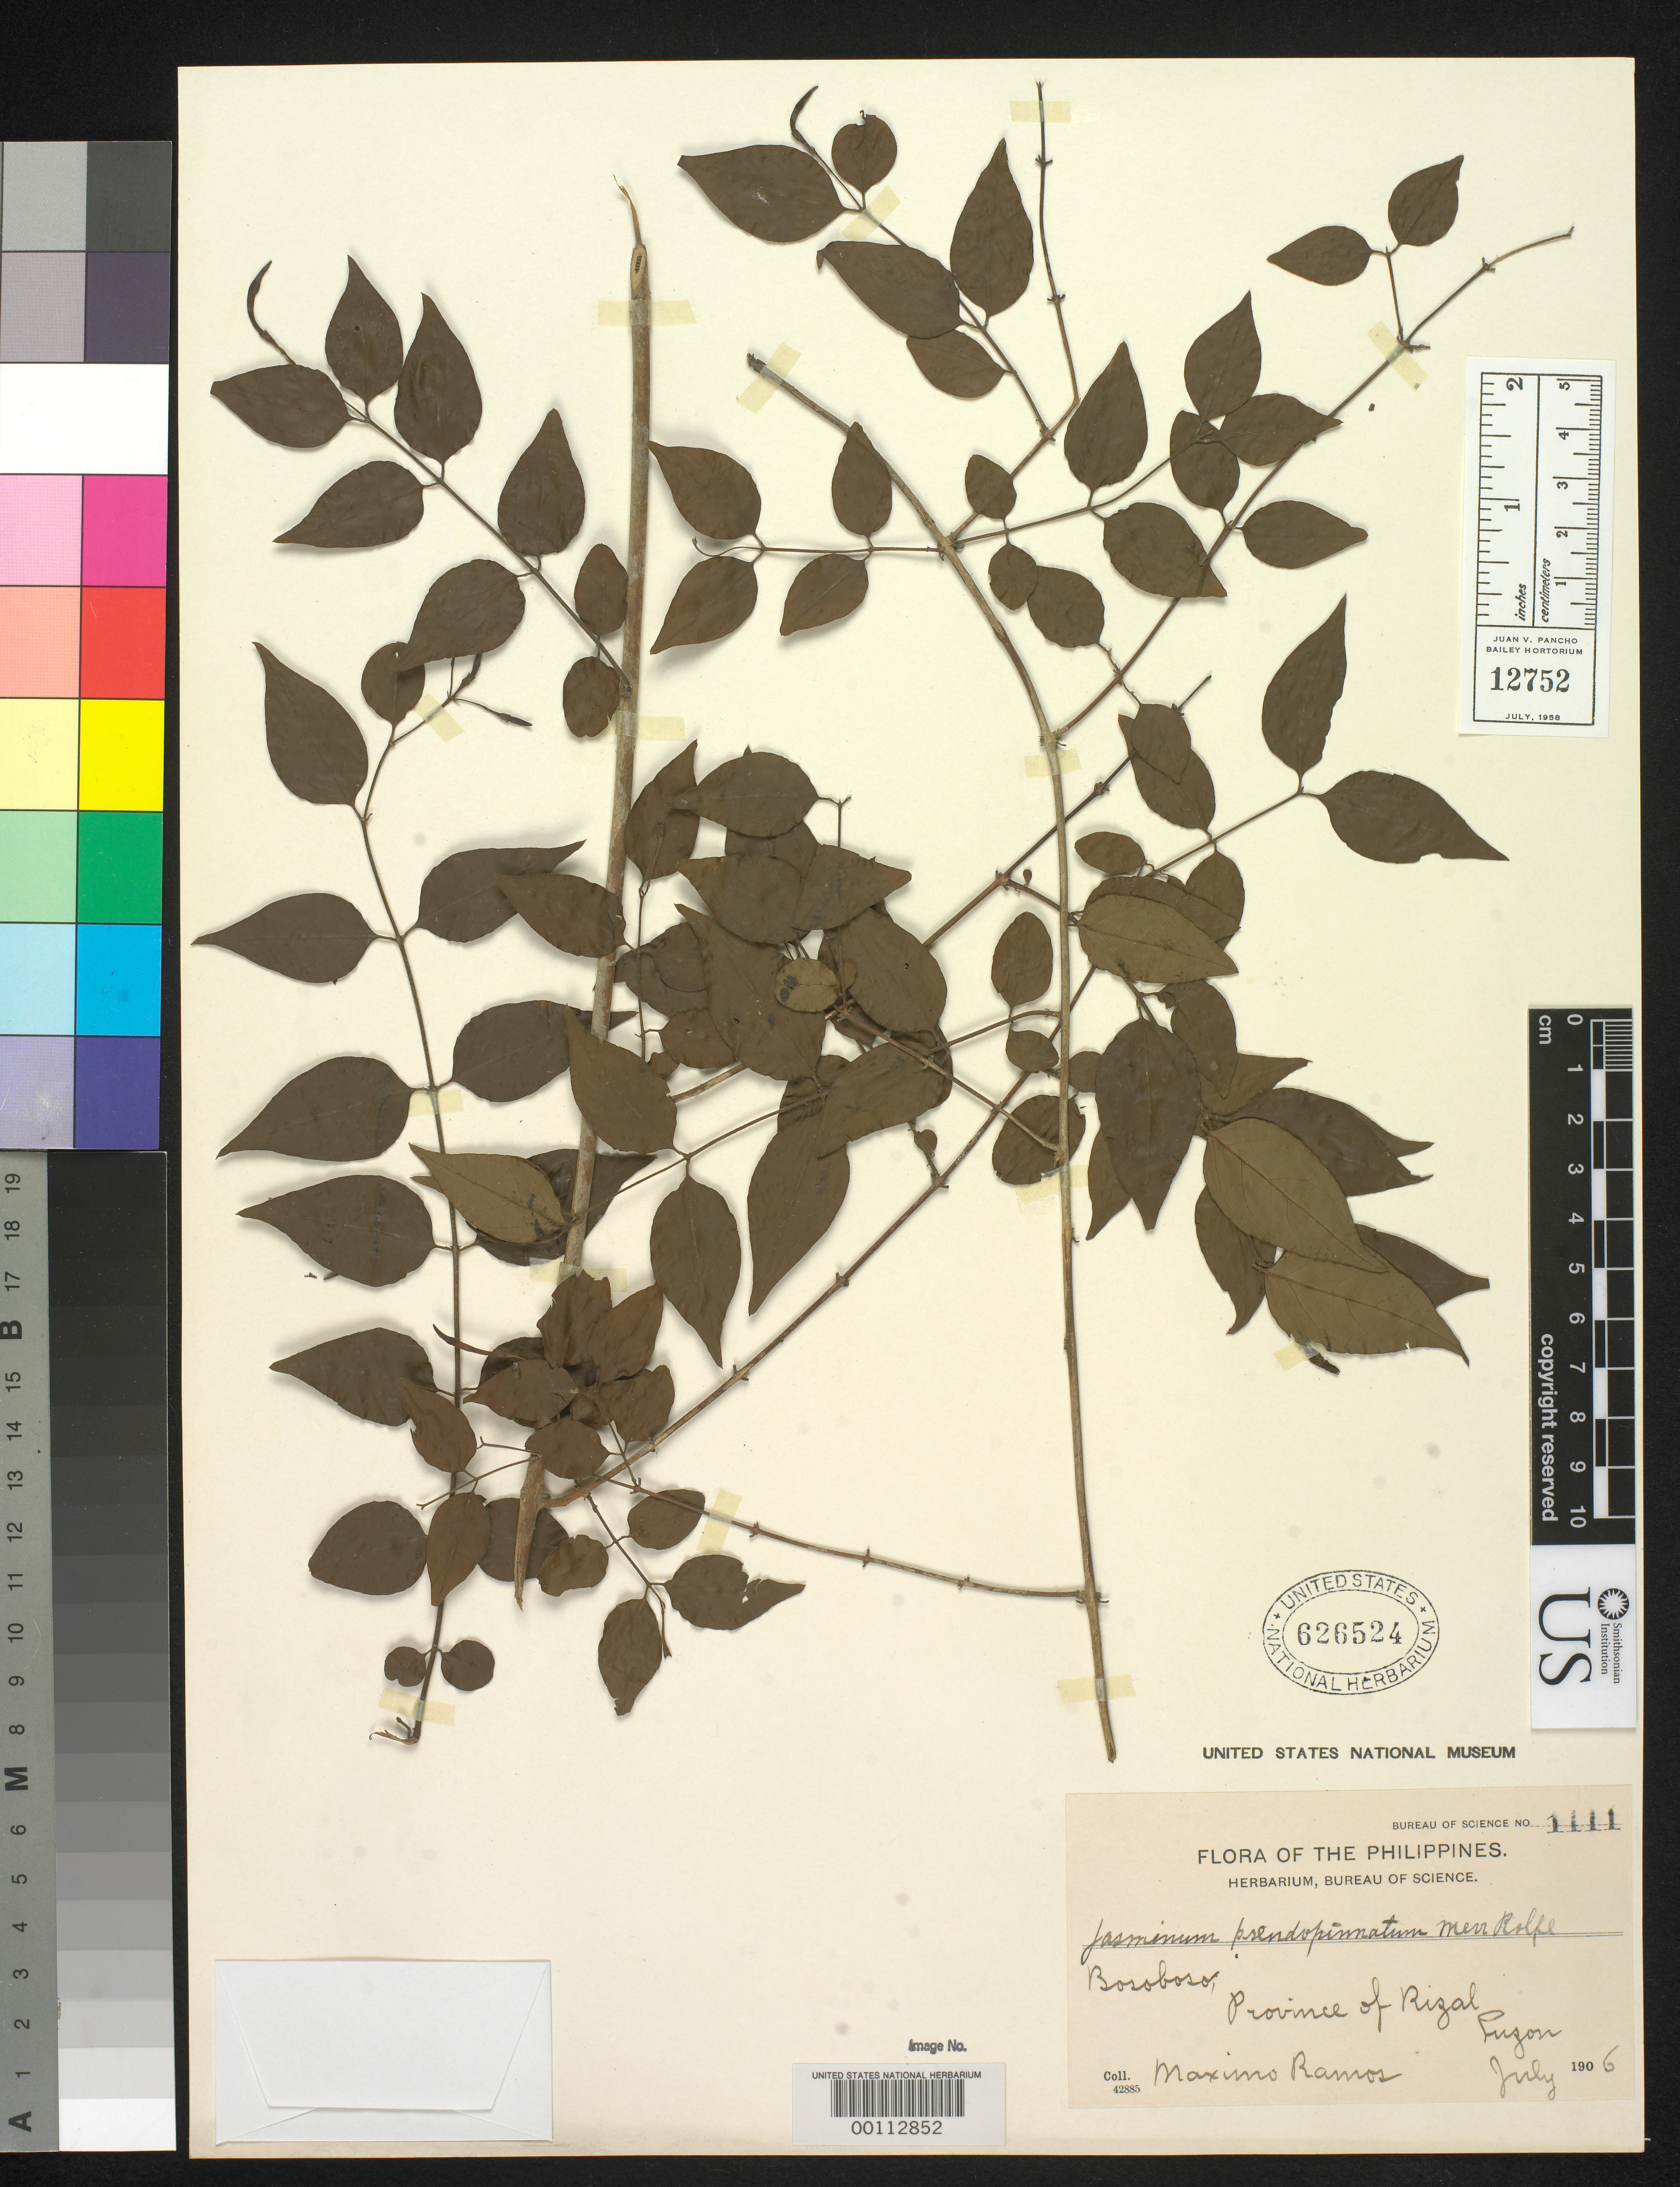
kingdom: Plantae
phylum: Tracheophyta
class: Magnoliopsida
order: Lamiales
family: Oleaceae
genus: Jasminum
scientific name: Jasminum pseudopinnatum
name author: Merr. & Rolfe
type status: Syntype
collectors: M. Ramos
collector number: Bur. Sci. 1111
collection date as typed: Jul 1906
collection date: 1906-07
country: Philippines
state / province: Calabarzon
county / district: Rizal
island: Luzon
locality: Bosoboso.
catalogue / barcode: US 626524